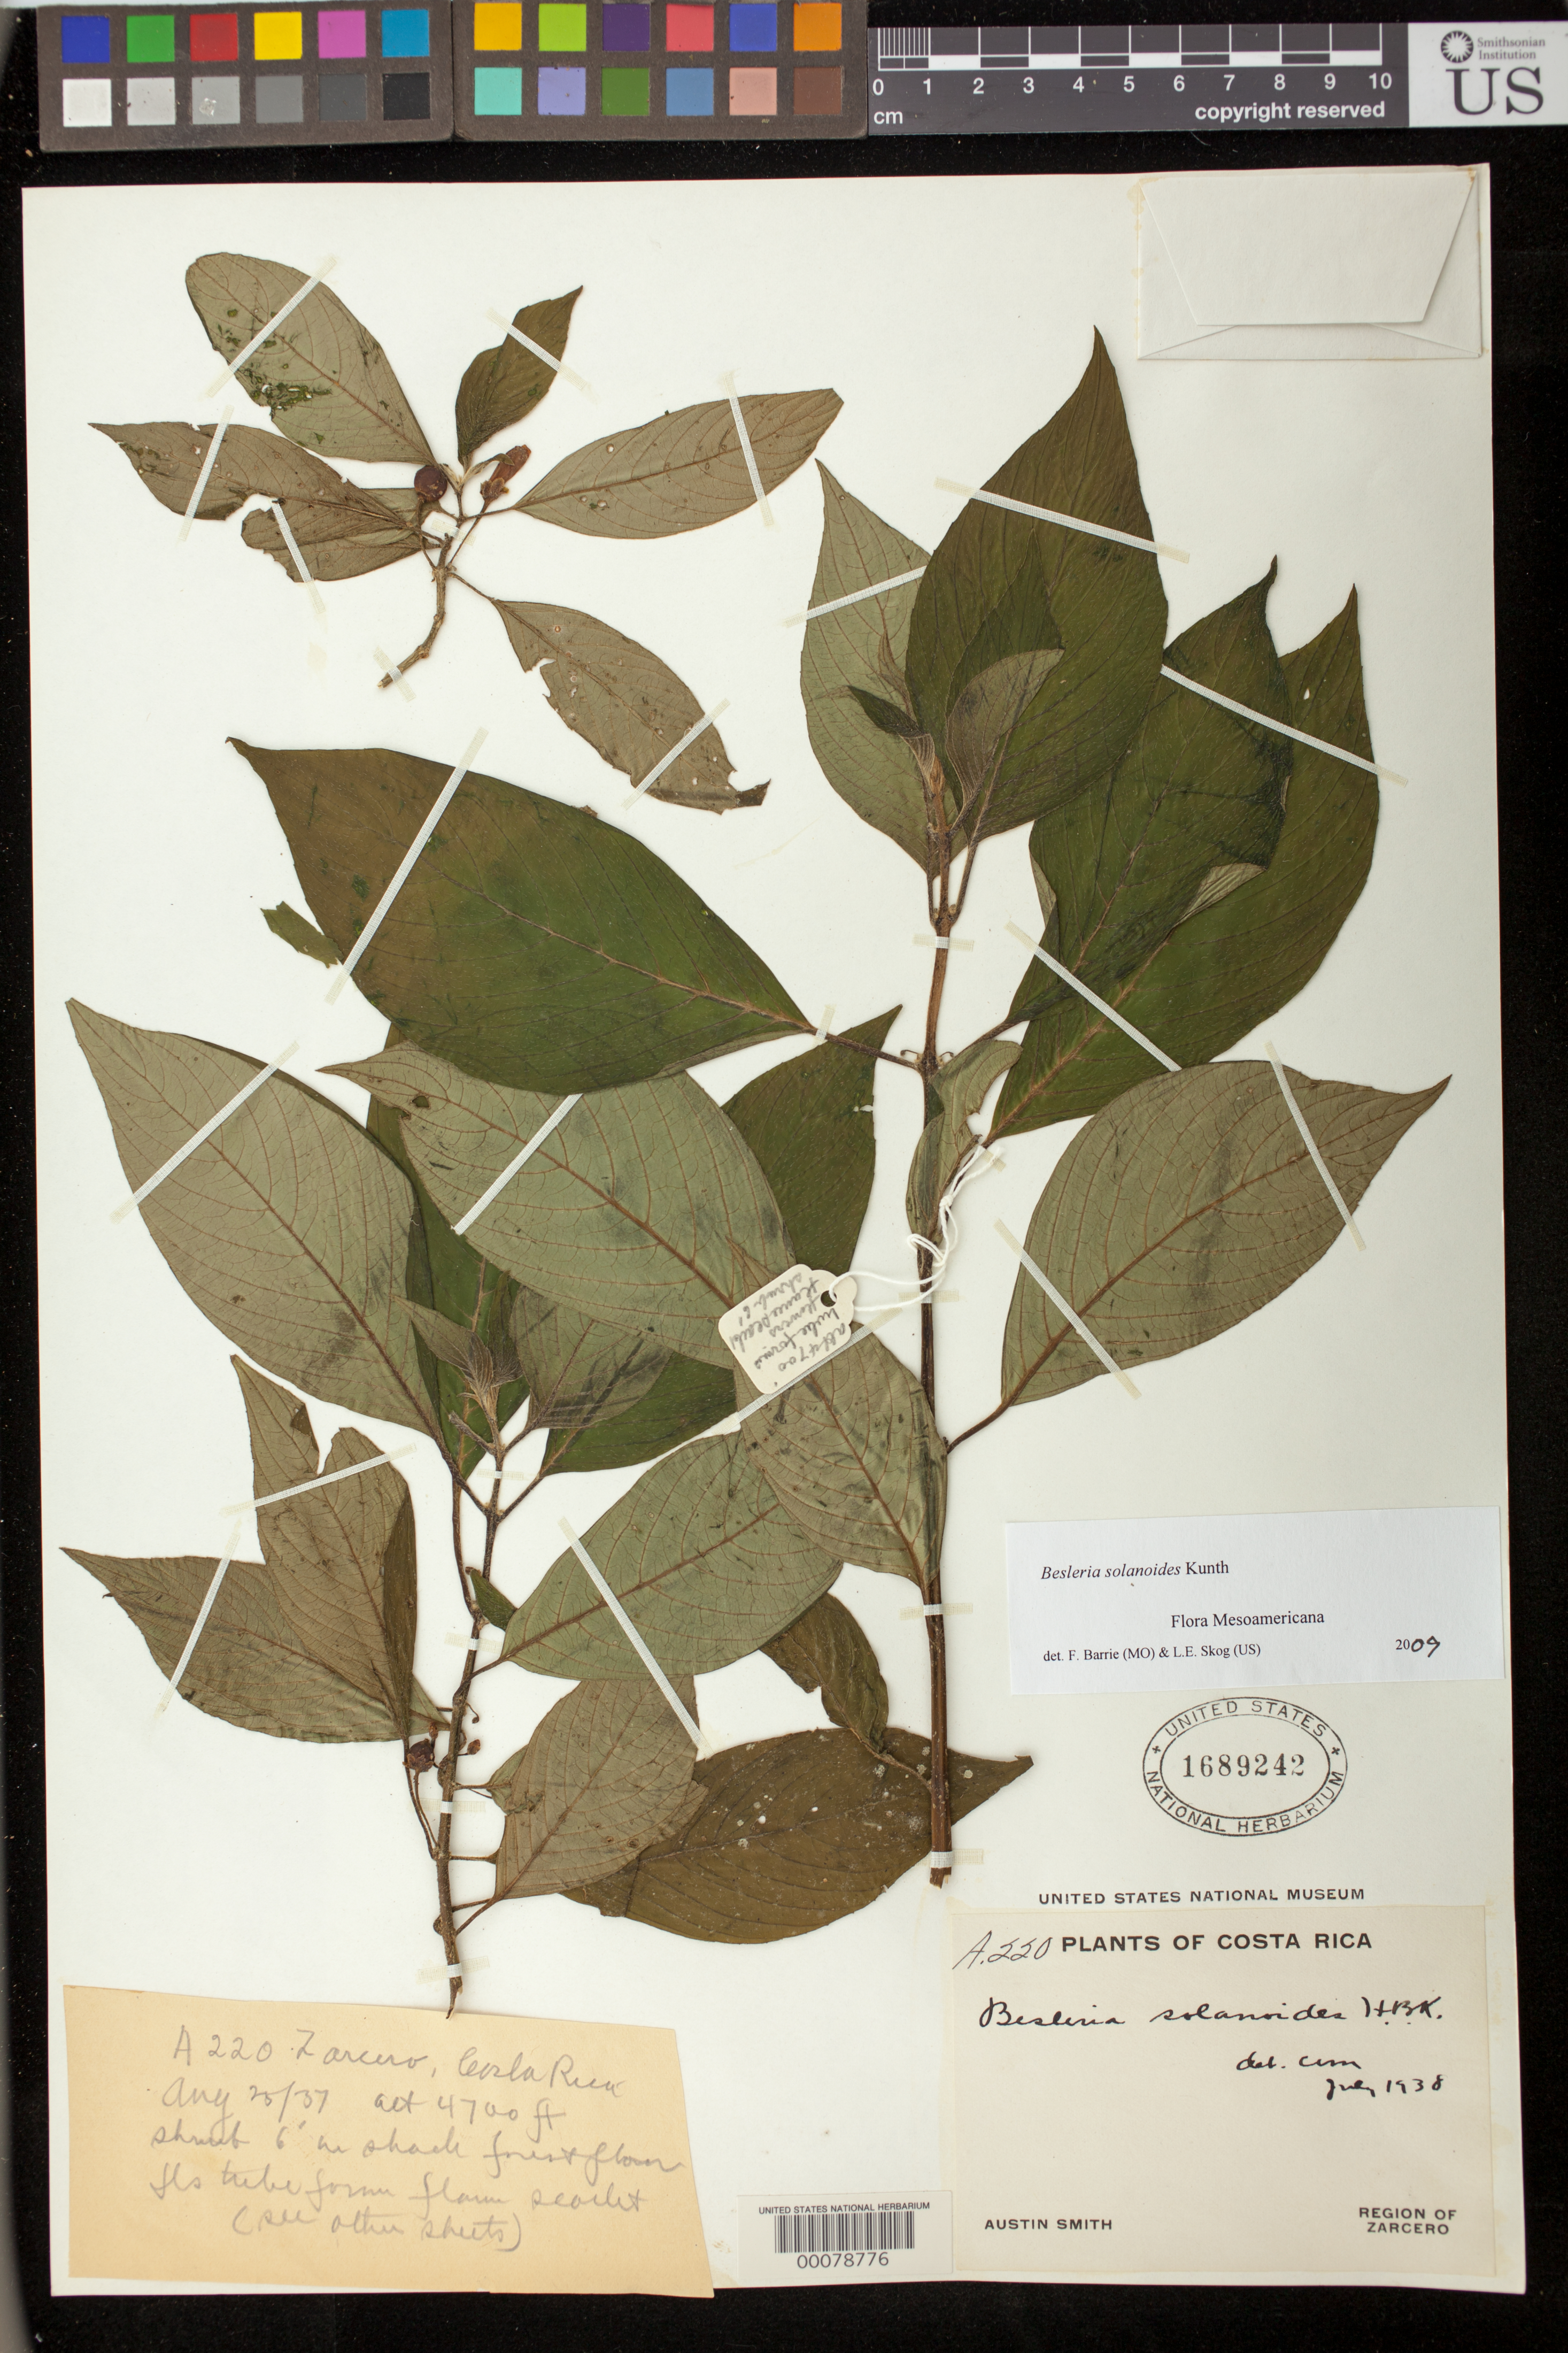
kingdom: Plantae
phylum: Tracheophyta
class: Magnoliopsida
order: Lamiales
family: Gesneriaceae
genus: Besleria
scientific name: Besleria solanoides var. solanoides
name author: Kunth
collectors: Aust P. Smith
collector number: A 220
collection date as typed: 25 Aug 1937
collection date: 1937-08-25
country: Costa Rica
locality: Region of Zarcero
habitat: In shade, forest floor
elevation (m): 1433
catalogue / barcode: US 1689242